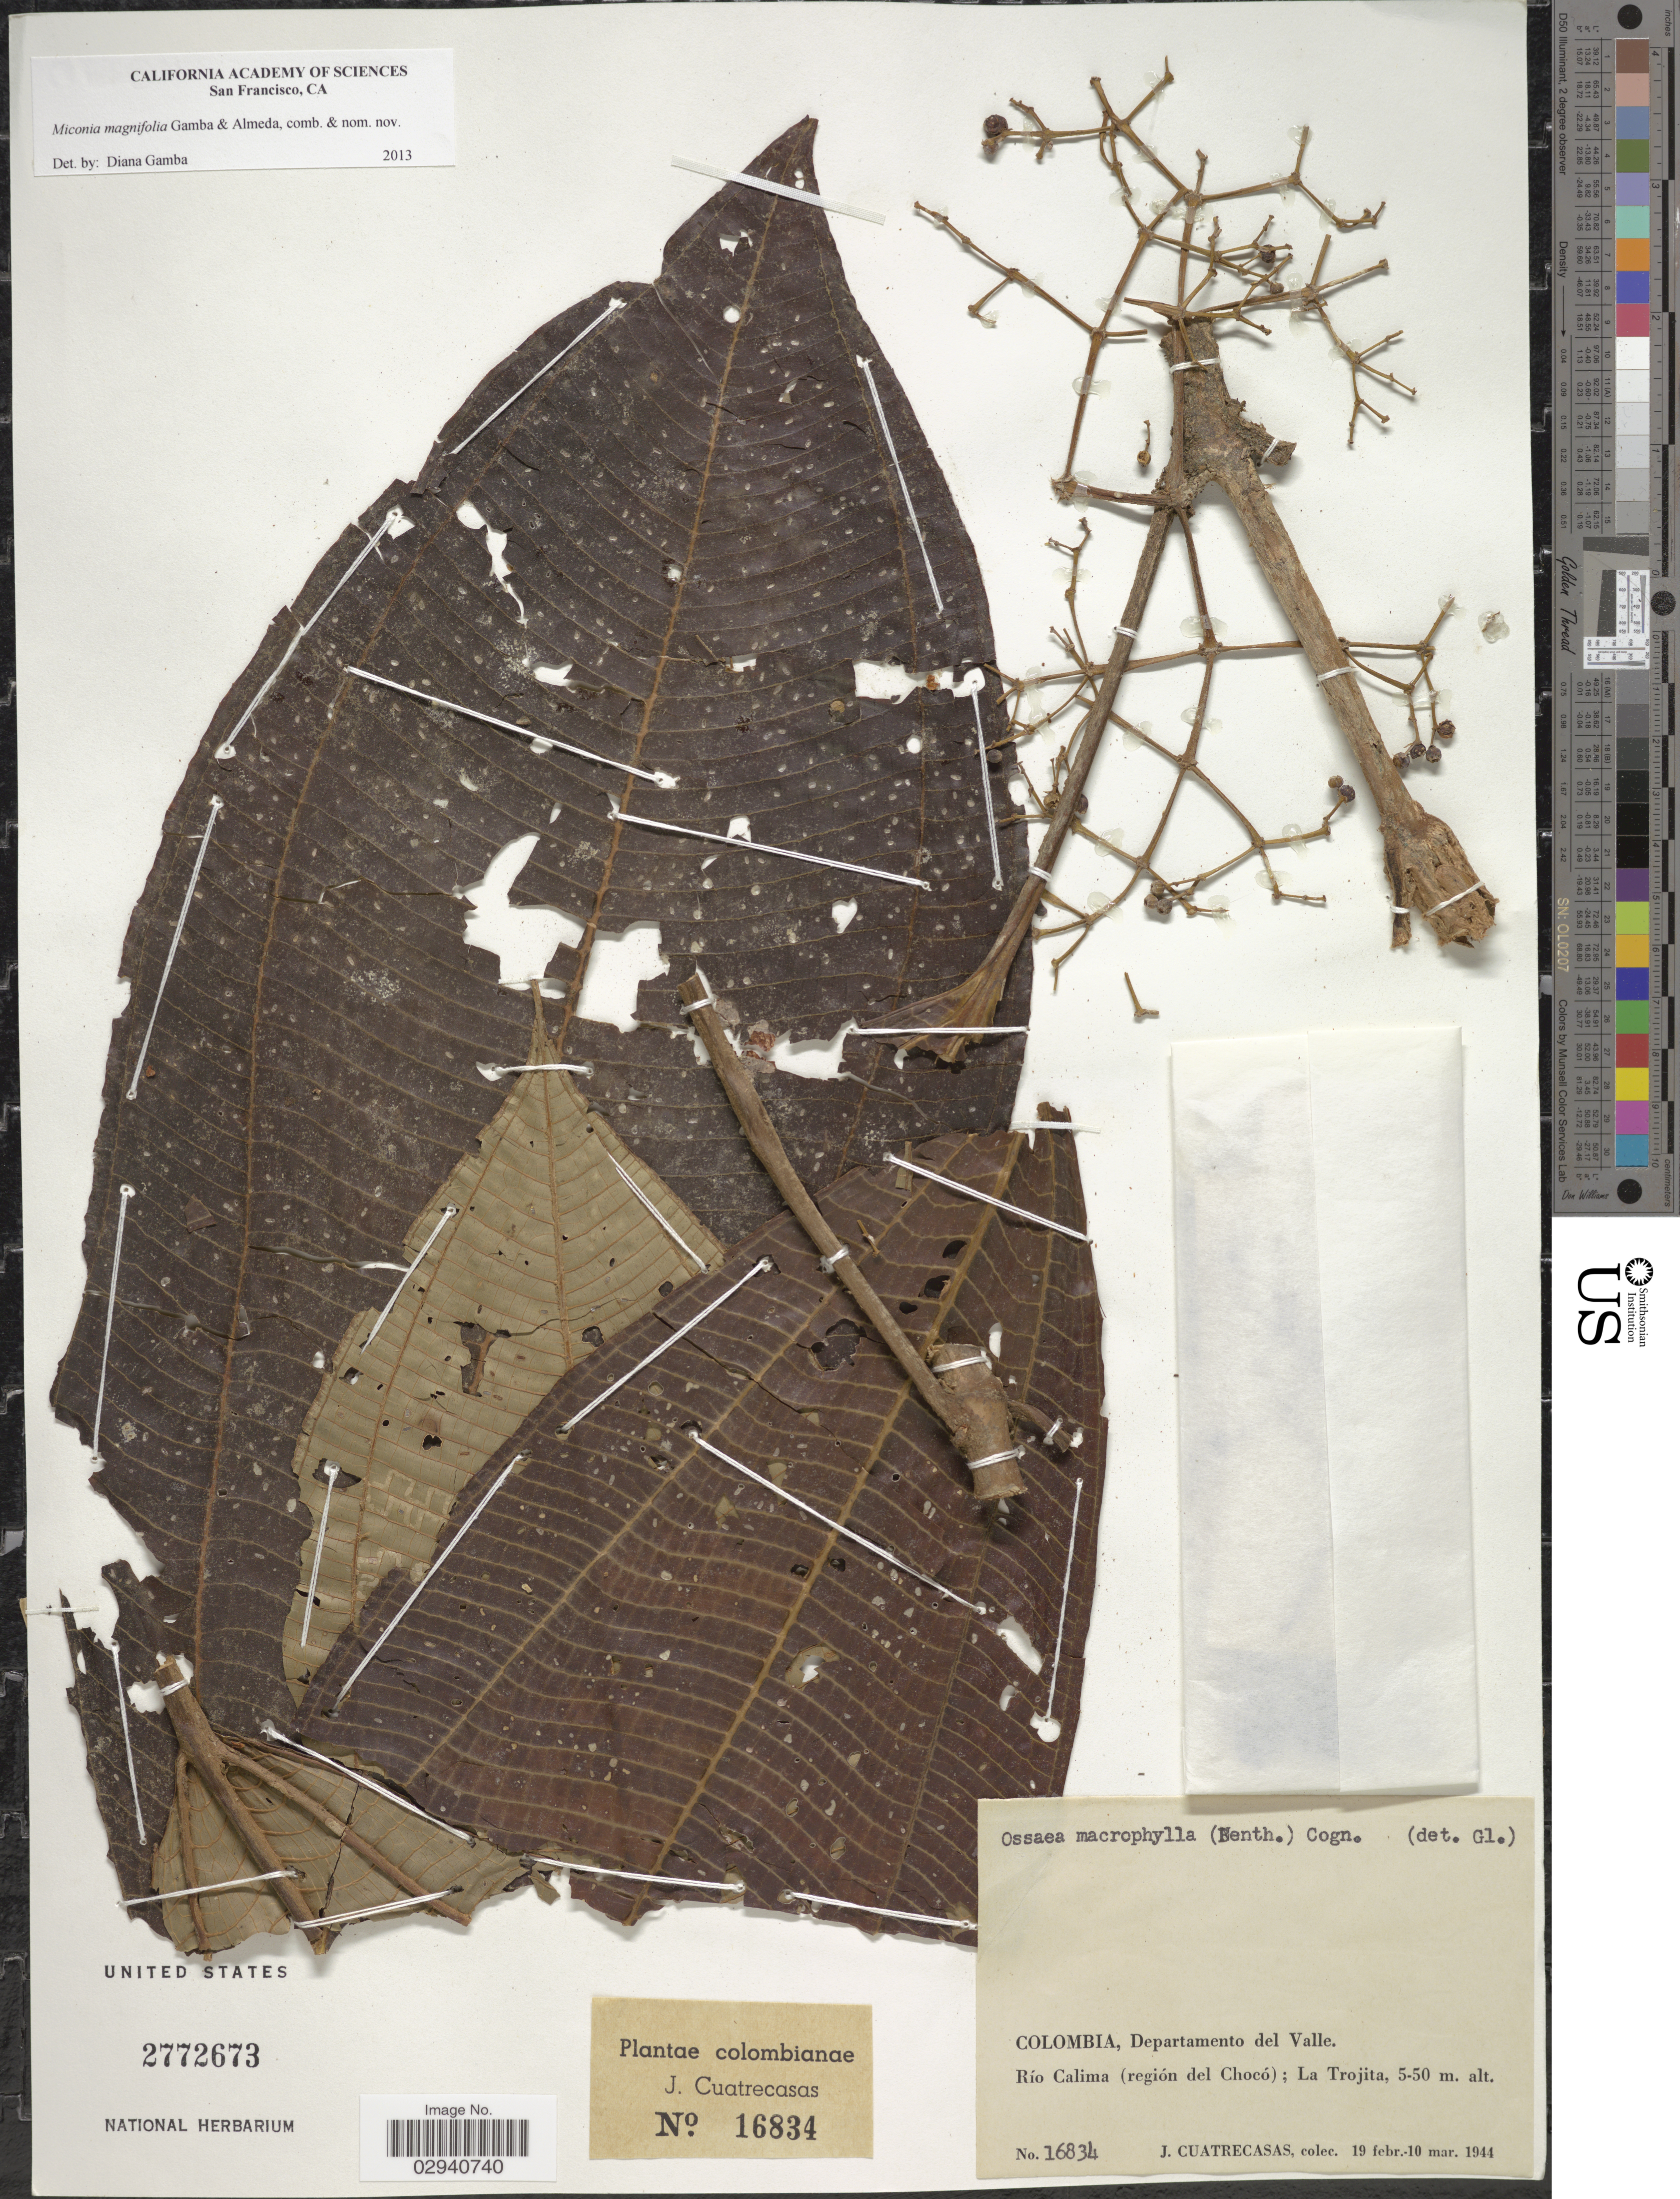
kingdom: Plantae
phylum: Tracheophyta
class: Magnoliopsida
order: Myrtales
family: Melastomataceae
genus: Miconia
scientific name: Miconia magnifolia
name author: Gamba & Almeda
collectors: J. Cuatrecasas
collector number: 16834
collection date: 1944-02-19/1944-03-10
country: Colombia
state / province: Valle del Cauca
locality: Departamento del Valle. Río Calima (región del Chocó); La Trojita.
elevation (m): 5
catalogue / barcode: US 2772673